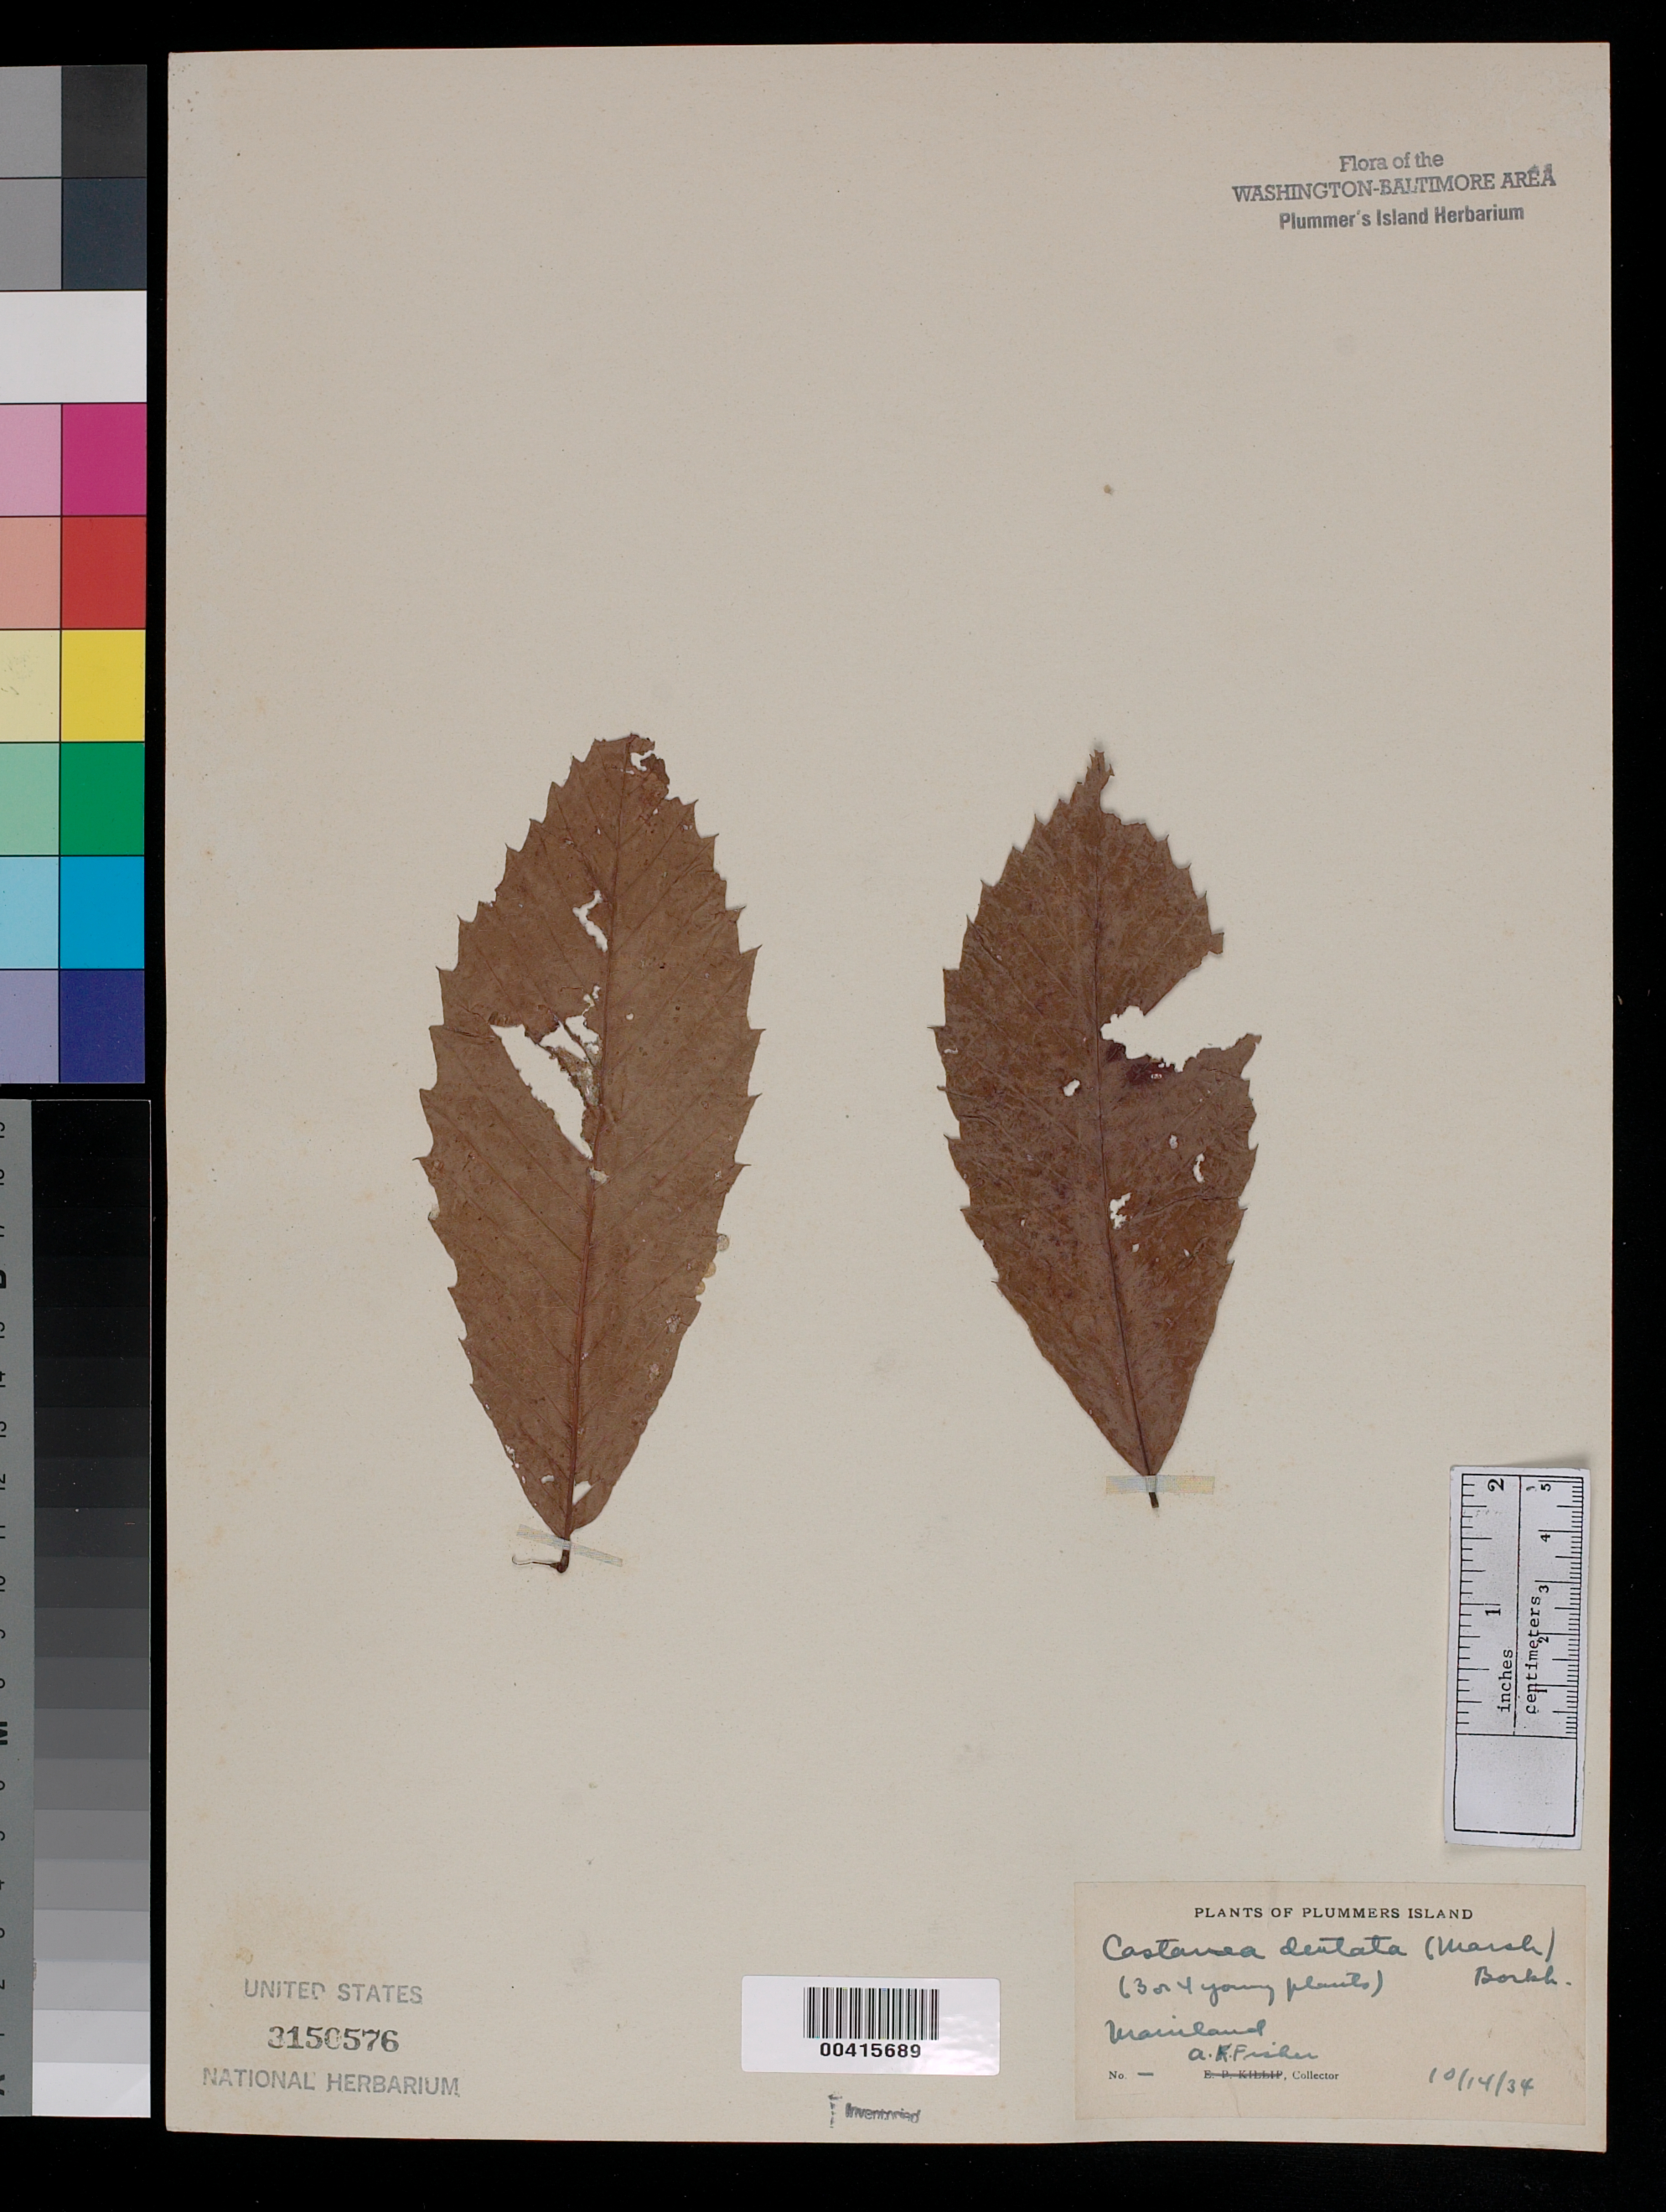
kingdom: Plantae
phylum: Tracheophyta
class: Magnoliopsida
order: Fagales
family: Fagaceae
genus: Castanea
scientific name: Castanea dentata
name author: (Marshall) Borkh.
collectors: A. K. Fisher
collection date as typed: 14 Oct 1934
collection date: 1934-10-14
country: United States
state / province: Maryland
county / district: Montgomery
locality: Mainland Across from Plummers Island, C&O Canal.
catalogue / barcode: US 3150576